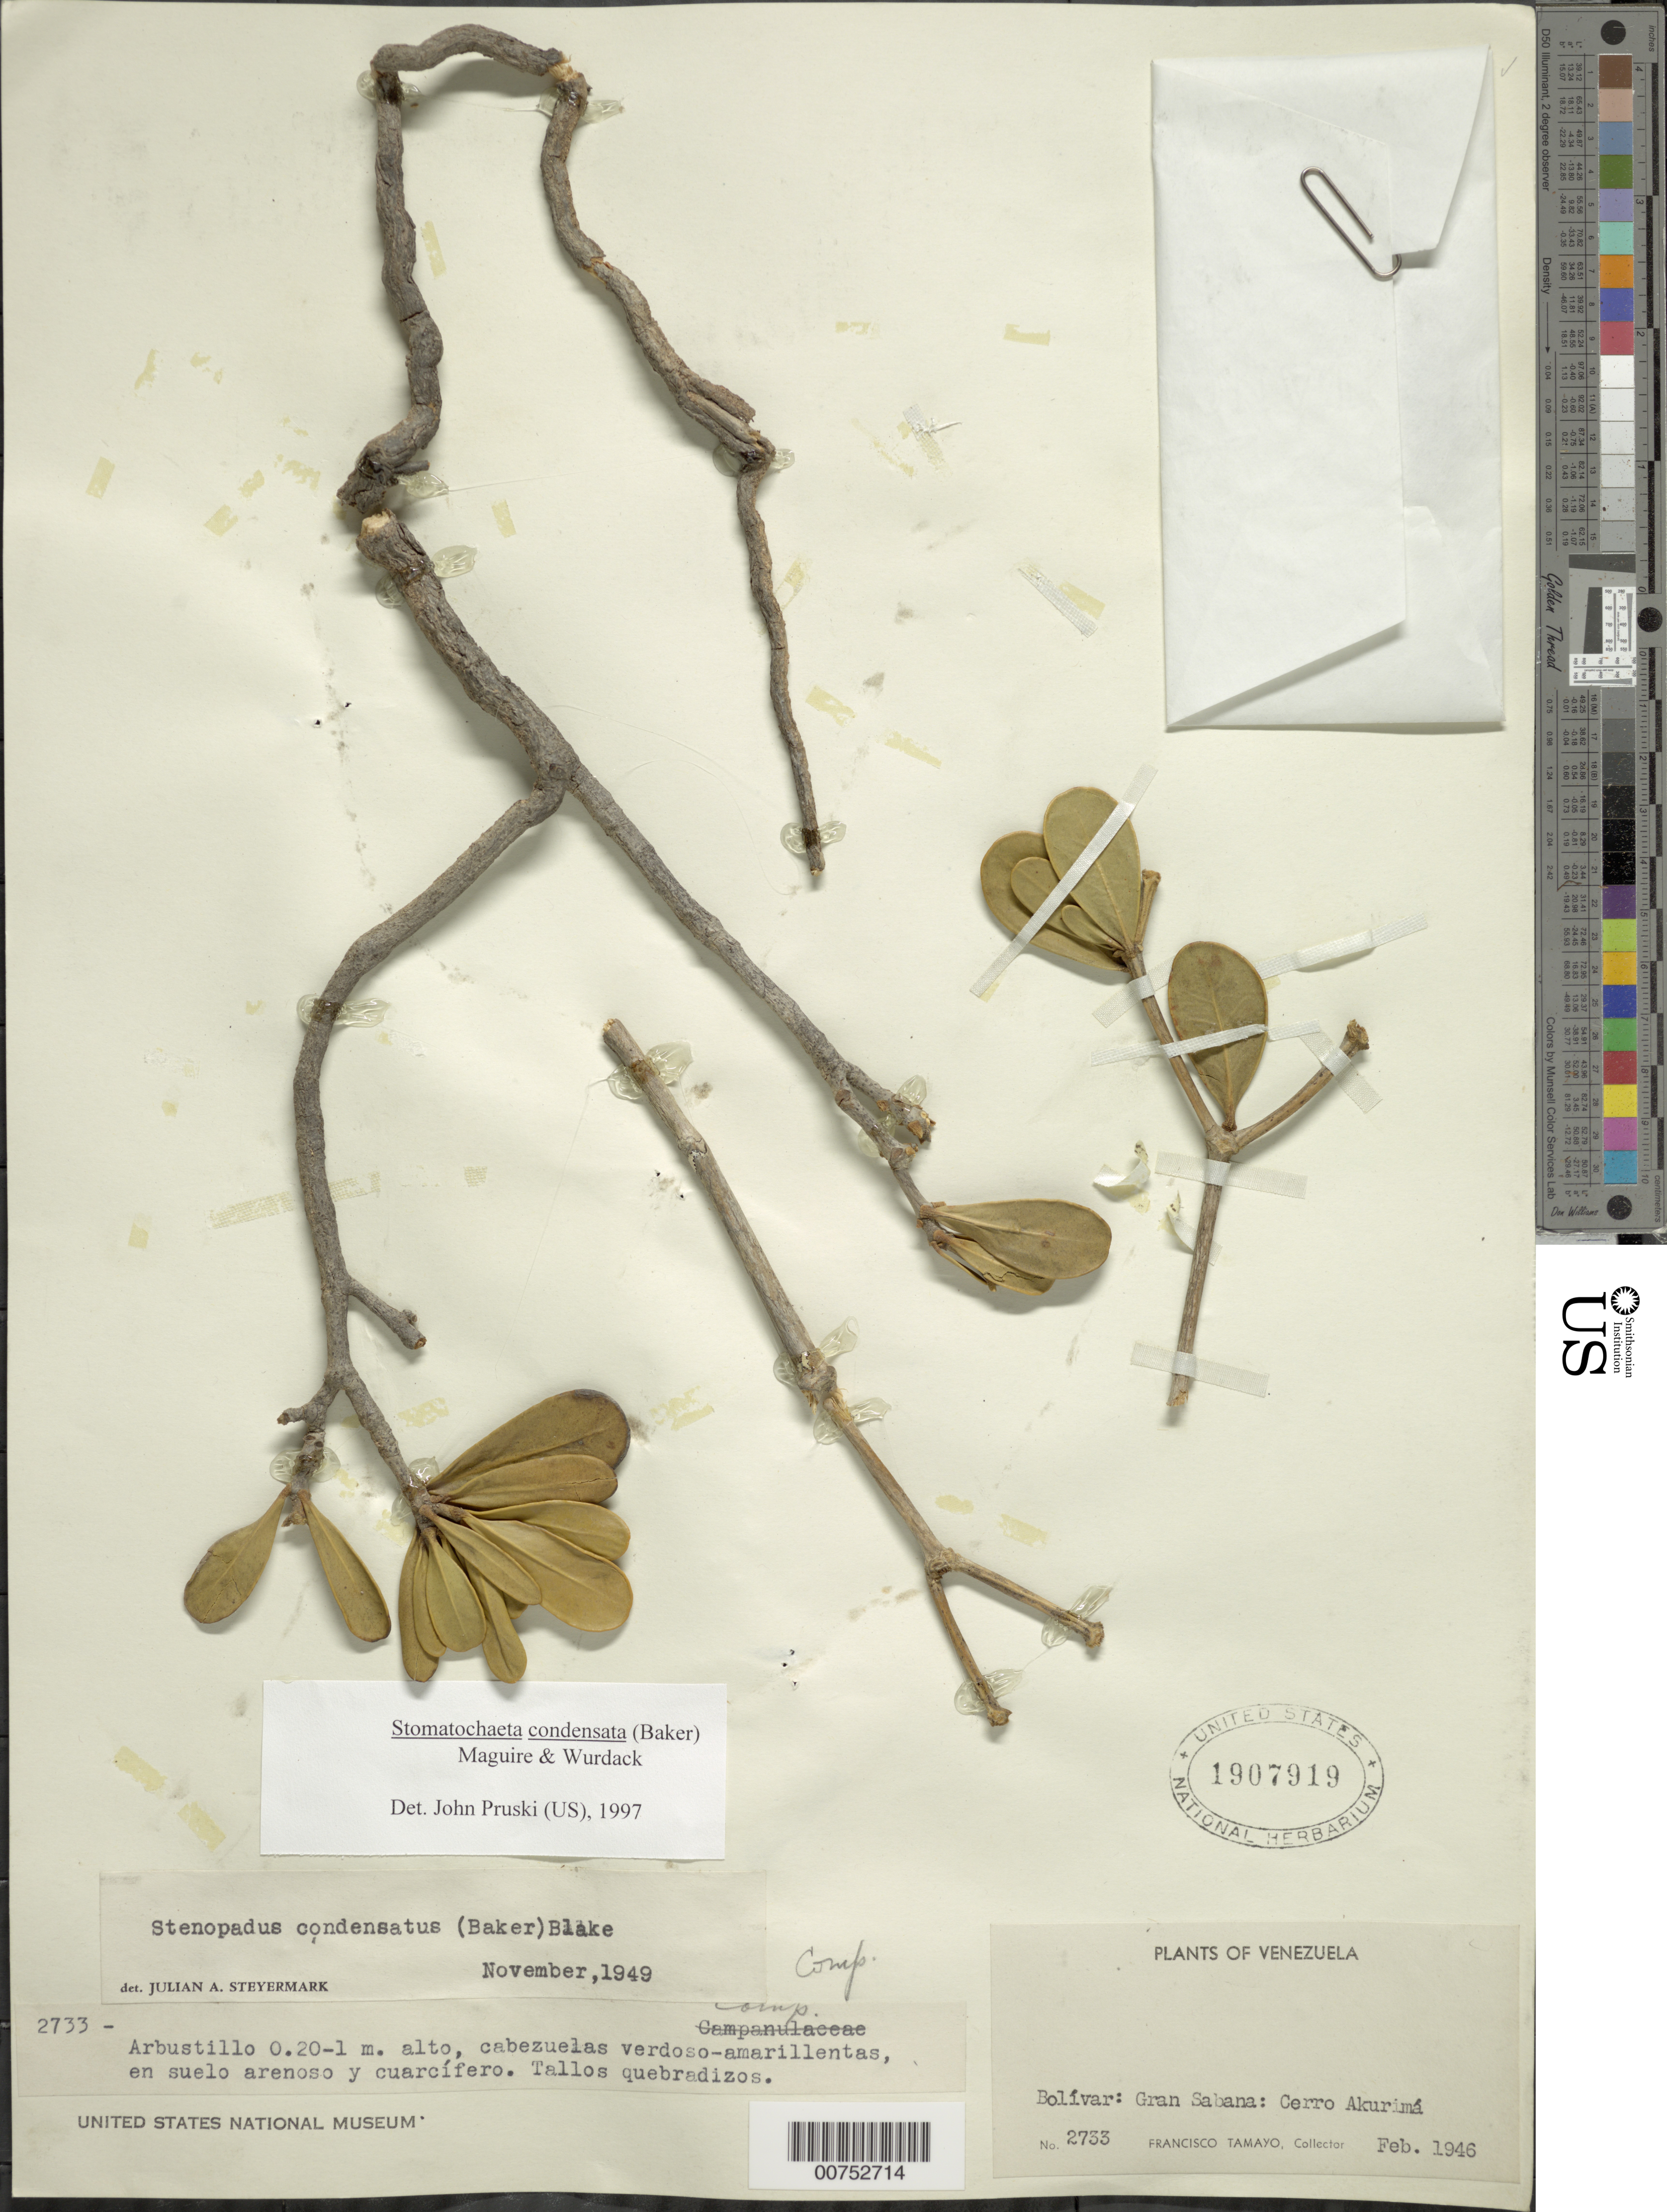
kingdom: Plantae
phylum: Tracheophyta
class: Magnoliopsida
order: Asterales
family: Asteraceae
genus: Stomatochaeta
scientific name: Stomatochaeta condensata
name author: (Baker) Maguire & Wurdack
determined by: Pruski, J. F.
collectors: F. Tamayo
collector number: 2733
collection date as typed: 11-Feb-46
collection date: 1946-02-11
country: Venezuela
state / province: Bolívar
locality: Gran Sabana, Cerro Akurimá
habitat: Suelo arenoso y cuarcífero.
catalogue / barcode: US 1907919